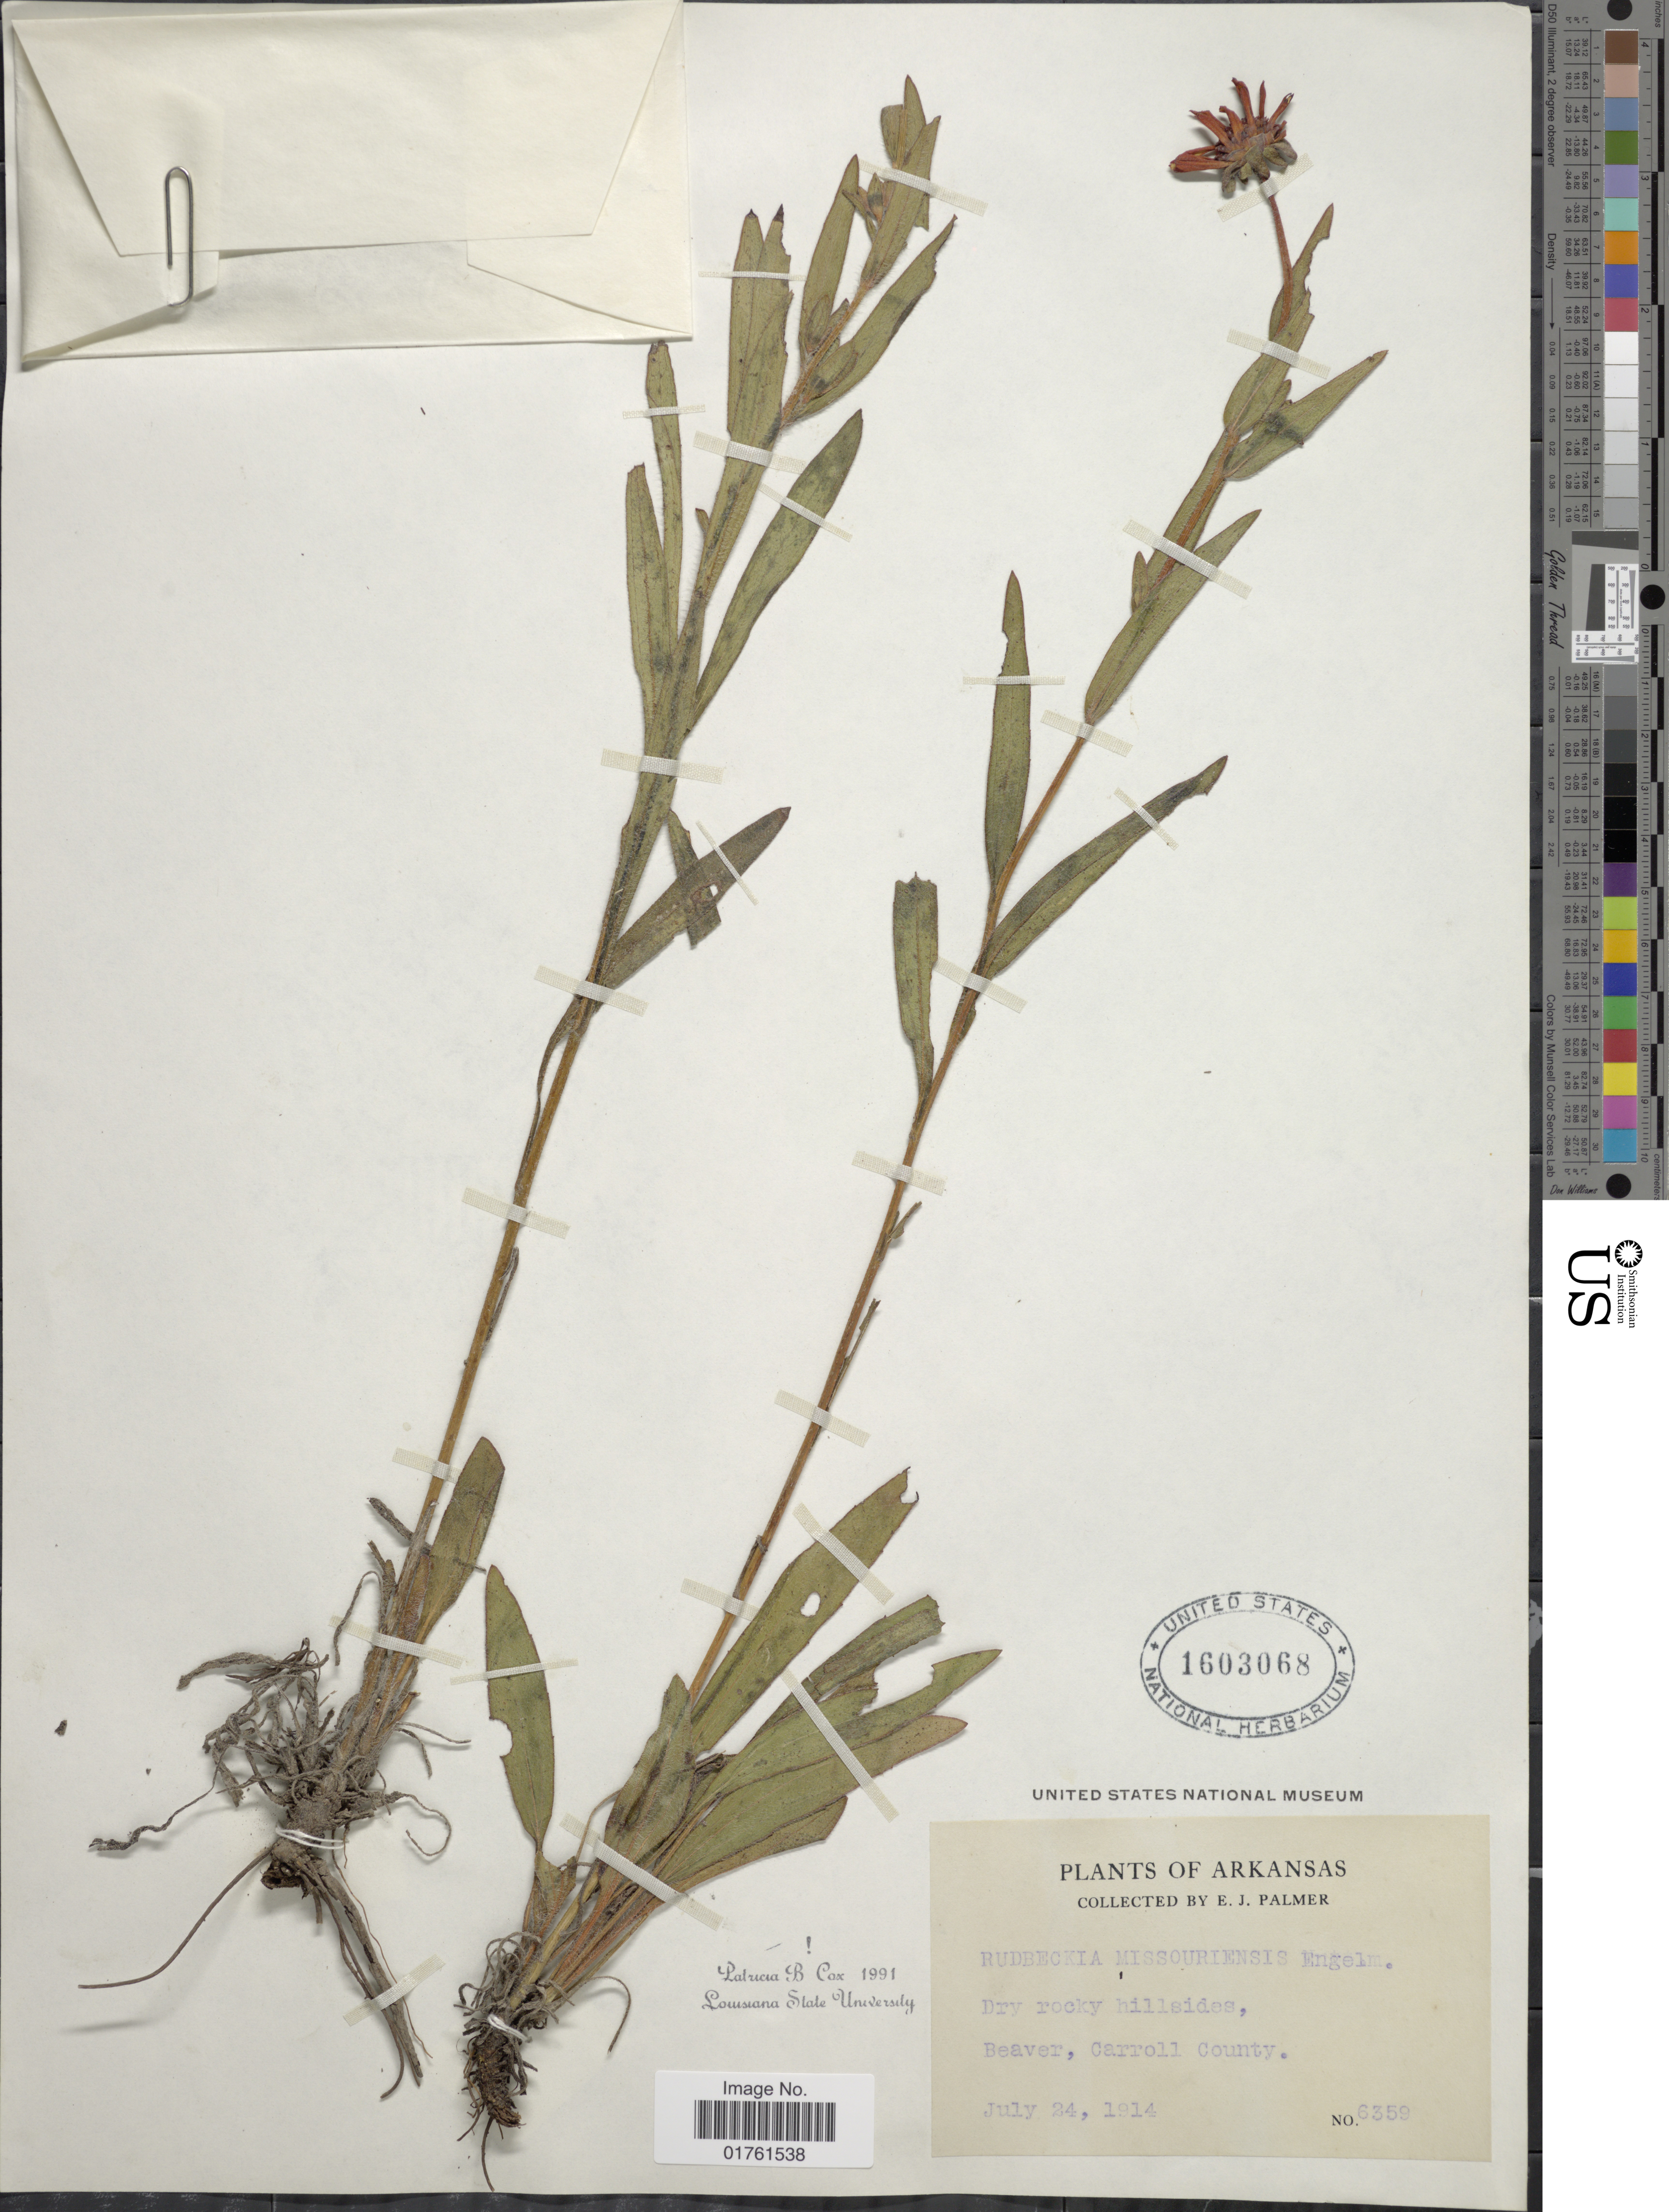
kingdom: Plantae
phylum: Tracheophyta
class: Magnoliopsida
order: Asterales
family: Asteraceae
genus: Rudbeckia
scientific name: Rudbeckia missouriensis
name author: Engelm. ex C.L. Boynton & Beadle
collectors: E. J. Palmer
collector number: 6359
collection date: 1914-07-24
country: United States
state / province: Arkansas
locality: Dry rocky hillsides, Beaver, Carroll County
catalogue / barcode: US 1603068